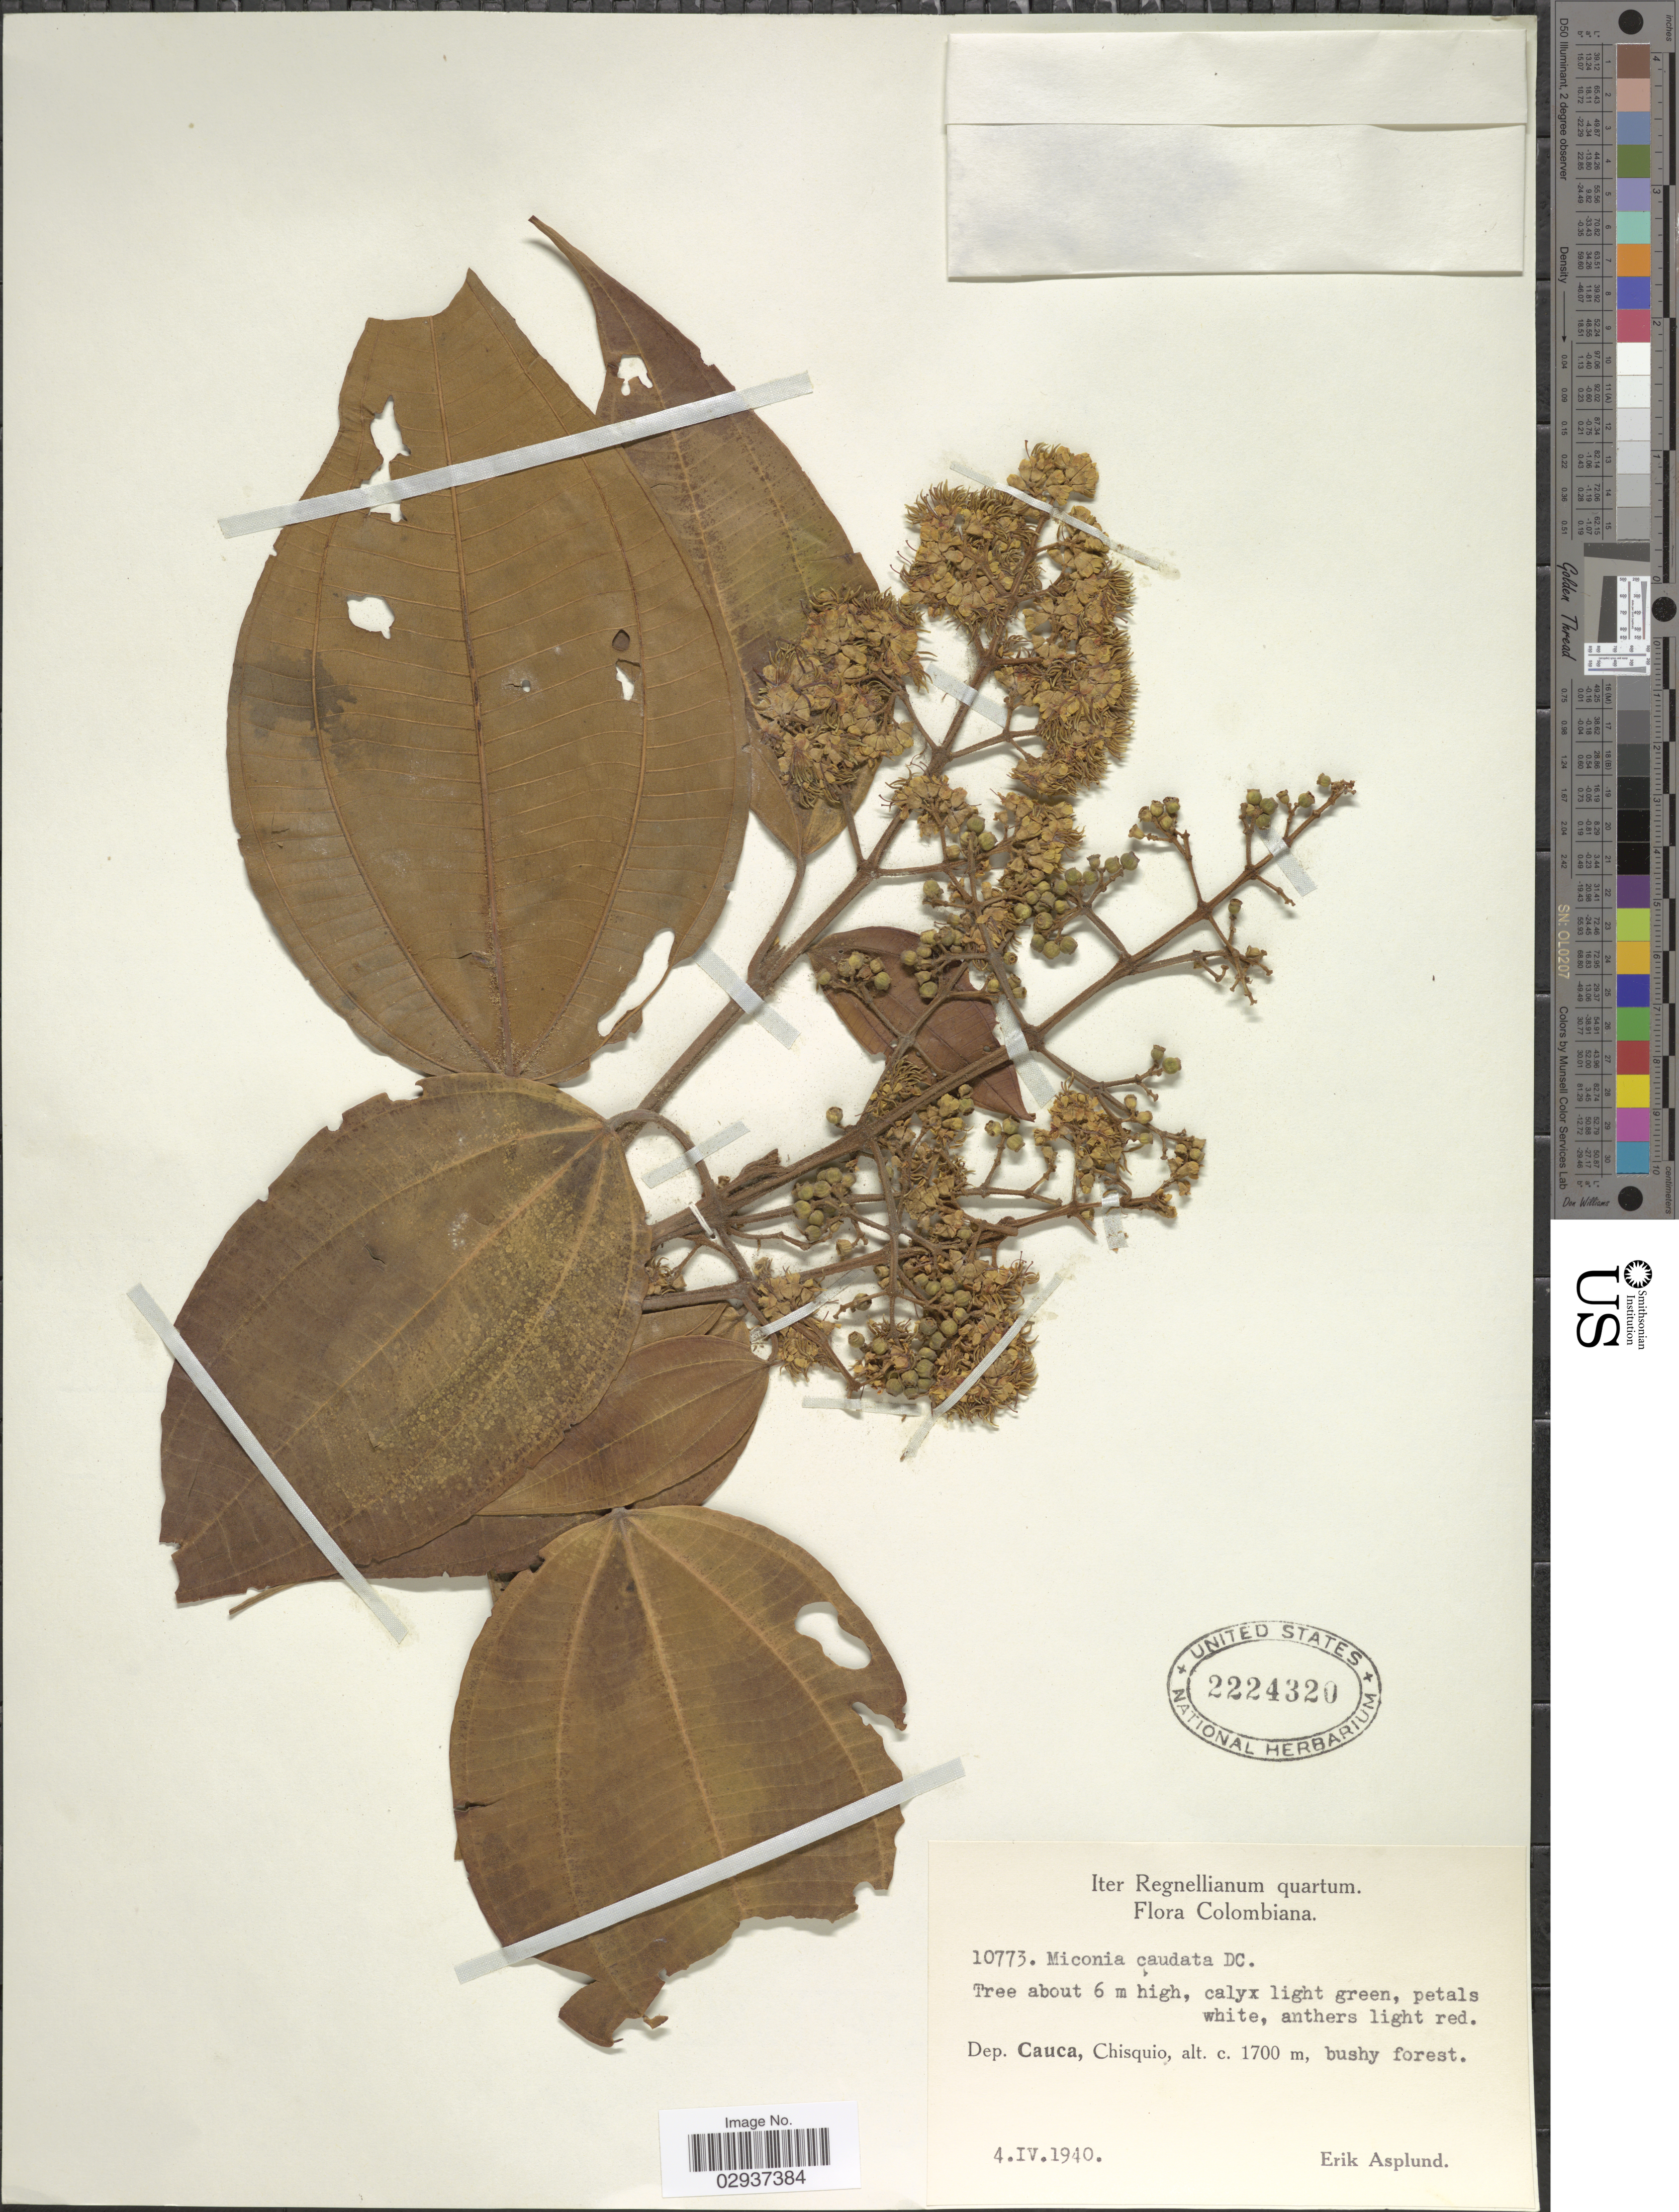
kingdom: Plantae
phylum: Tracheophyta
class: Magnoliopsida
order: Myrtales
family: Melastomataceae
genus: Miconia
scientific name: Miconia caudata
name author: (Bonpl.) DC.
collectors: E. Asplund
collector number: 10773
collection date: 1940-04-04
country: Colombia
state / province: Cauca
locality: Dep. Cauca, Chisquio.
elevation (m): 1700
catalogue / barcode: US 2224320